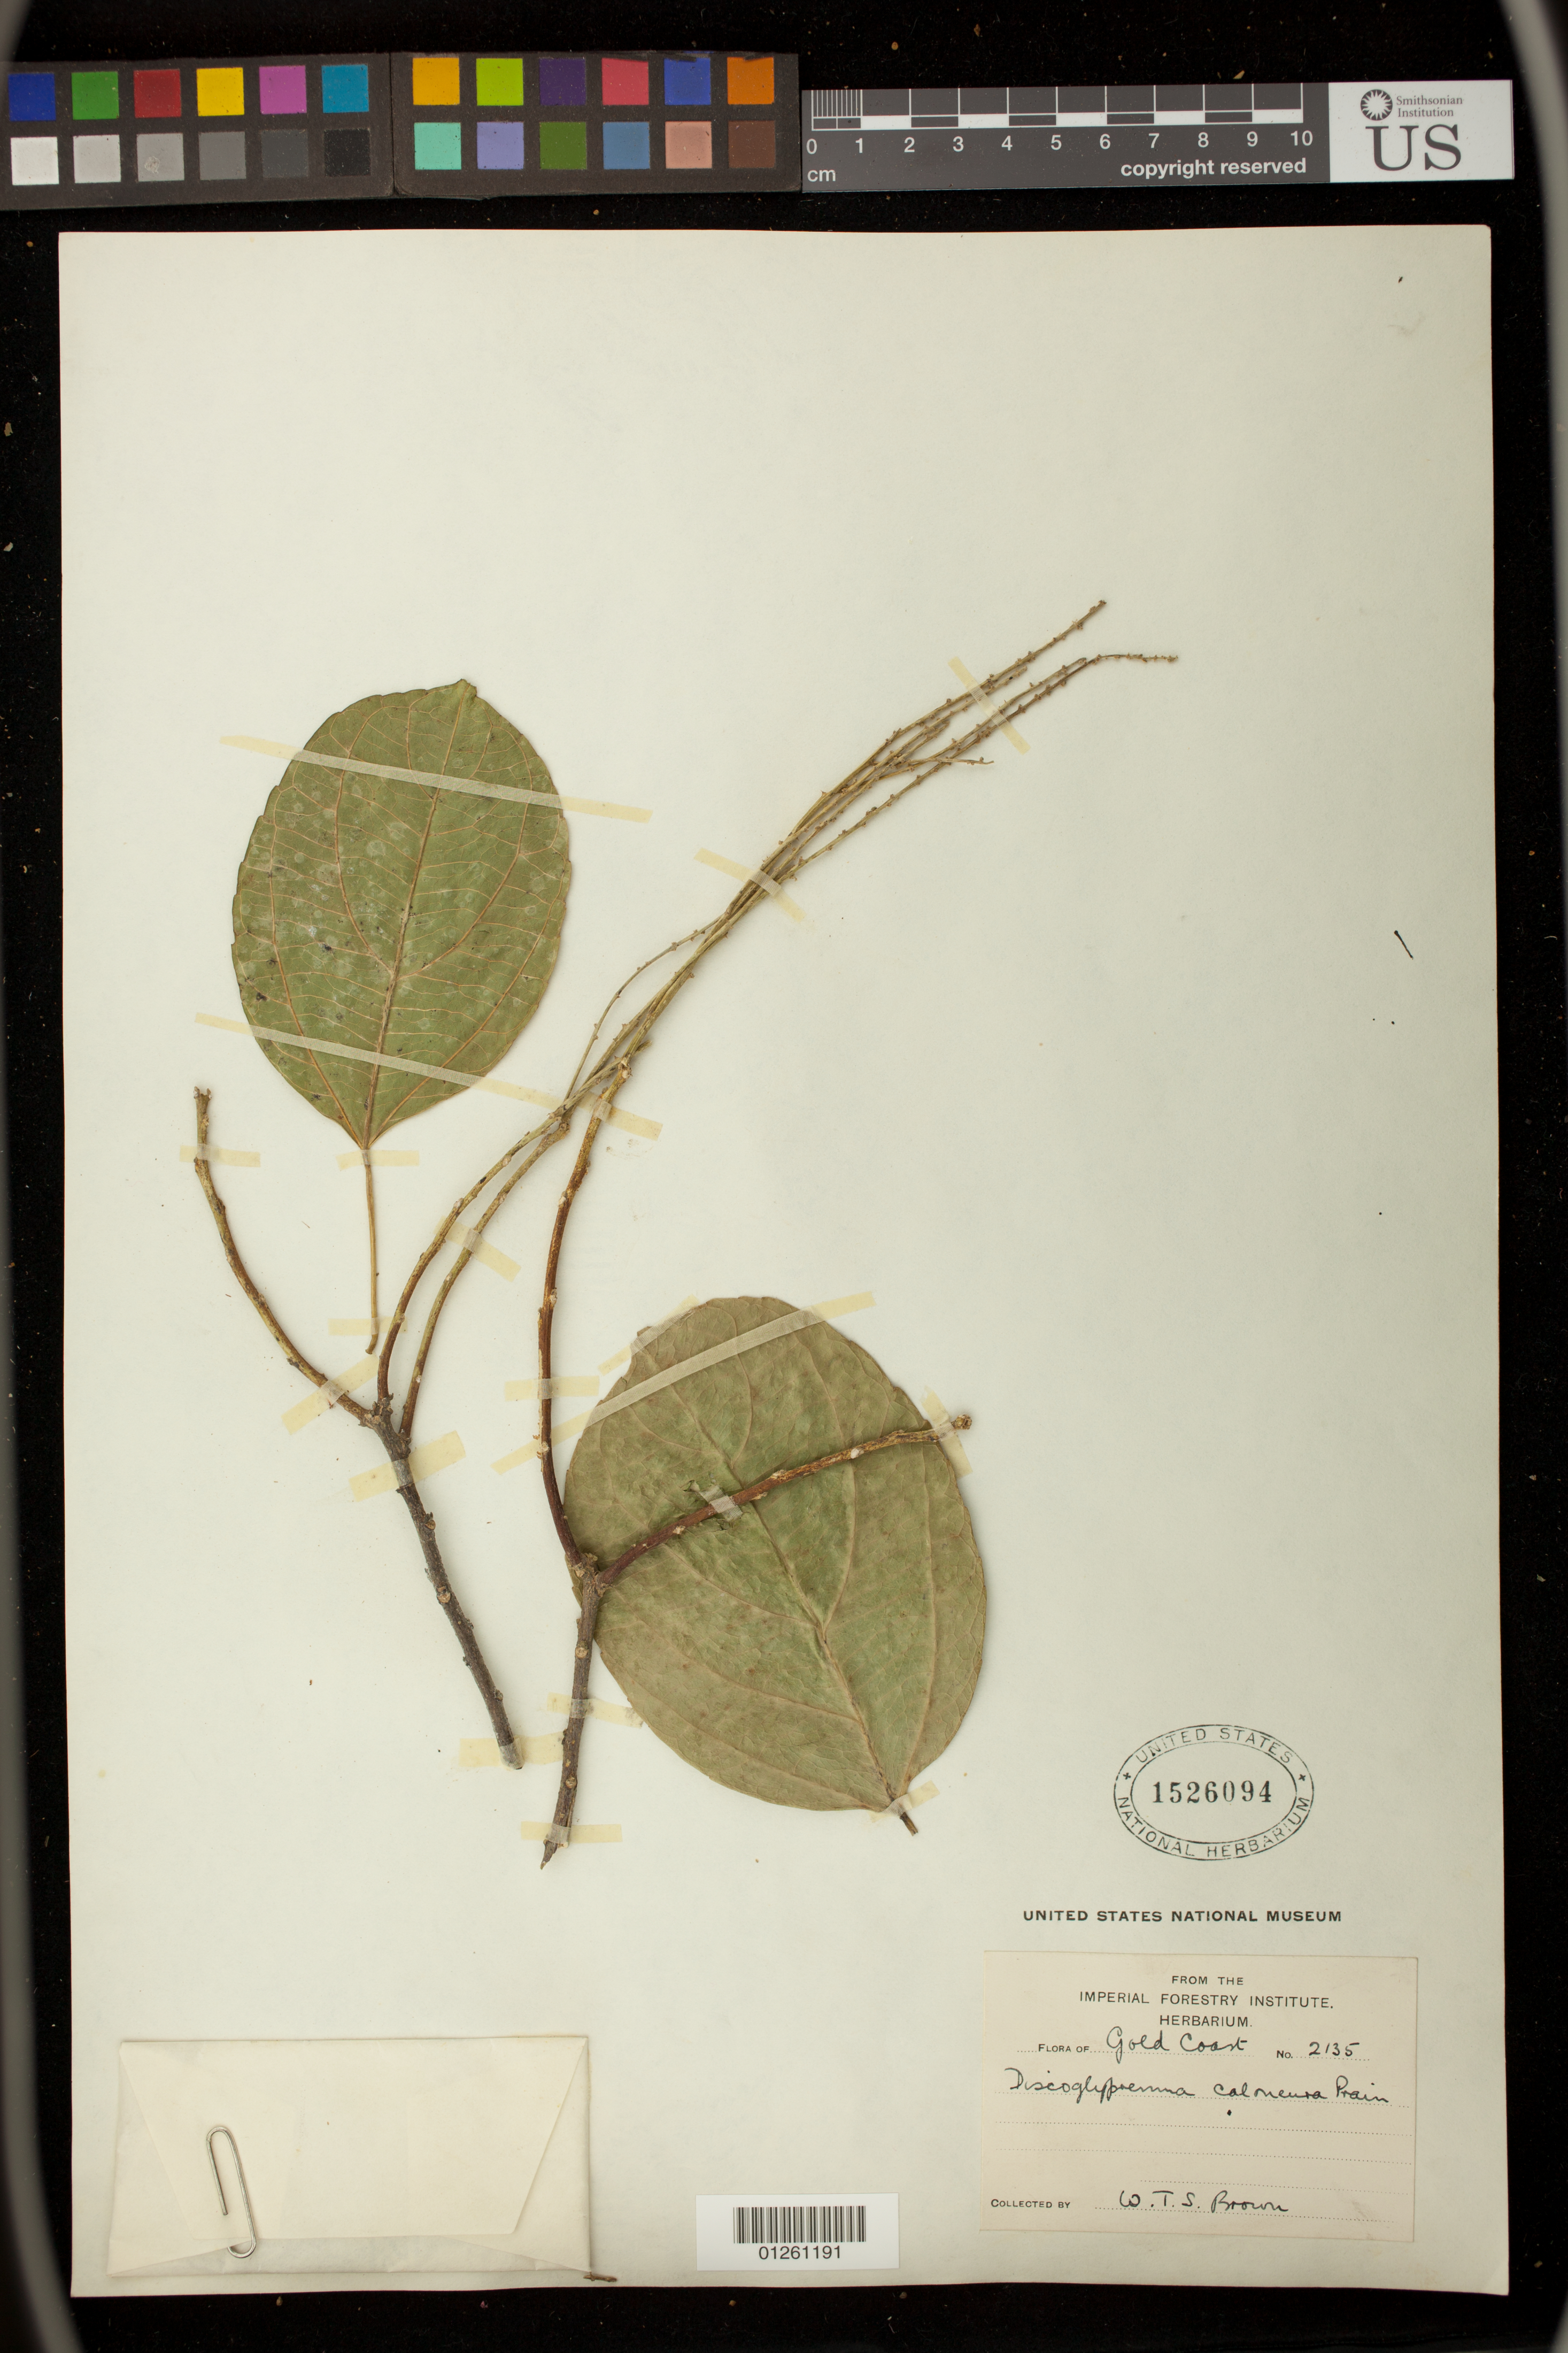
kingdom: Plantae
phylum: Tracheophyta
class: Magnoliopsida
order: Malpighiales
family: Euphorbiaceae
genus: Discoglypremna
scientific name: Discoglypremna caloneura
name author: (Pax) Prain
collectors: W. T. S. Brown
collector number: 2135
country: Australia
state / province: Queensland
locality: Gold Coast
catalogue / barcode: US 1526094